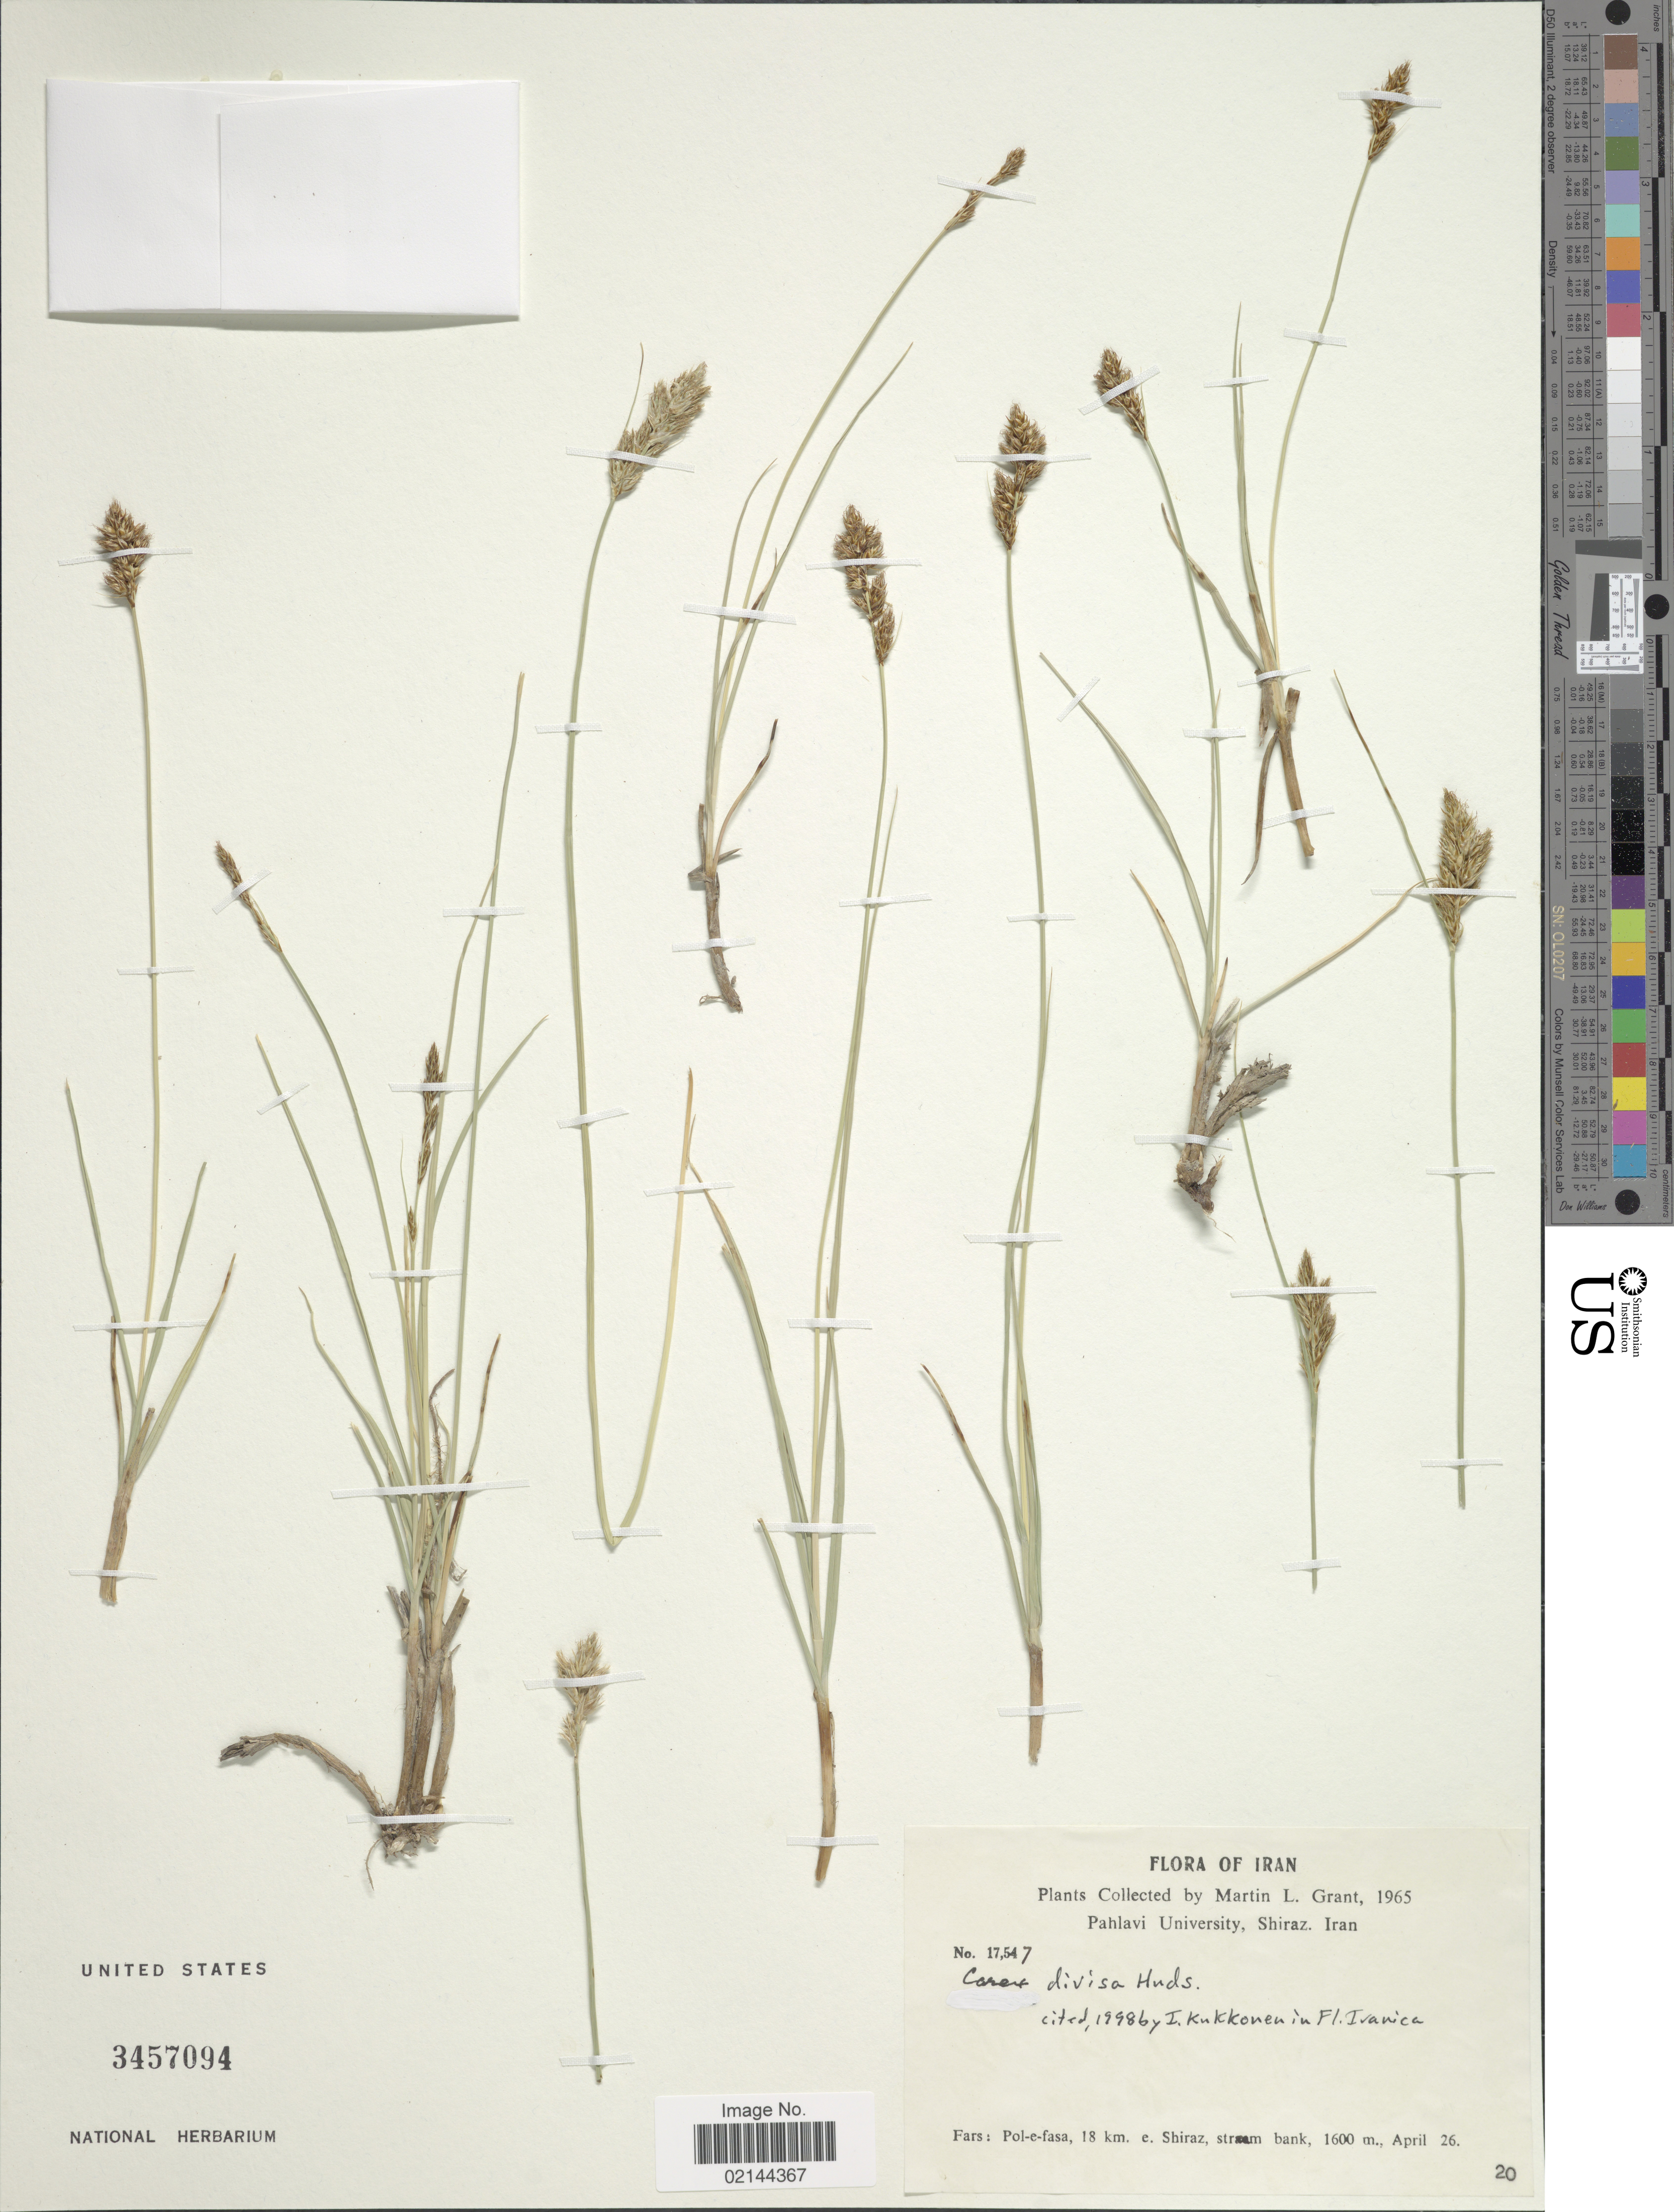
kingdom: Plantae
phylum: Tracheophyta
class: Liliopsida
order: Poales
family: Cyperaceae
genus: Carex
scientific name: Carex divisa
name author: Huds.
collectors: M. L. Grant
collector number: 17547/20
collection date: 1965-04-26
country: Iran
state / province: Fars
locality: Pol-e-fasa, 18 km. e. Shiraz, stream bank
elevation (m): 1600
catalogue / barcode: US 3457094